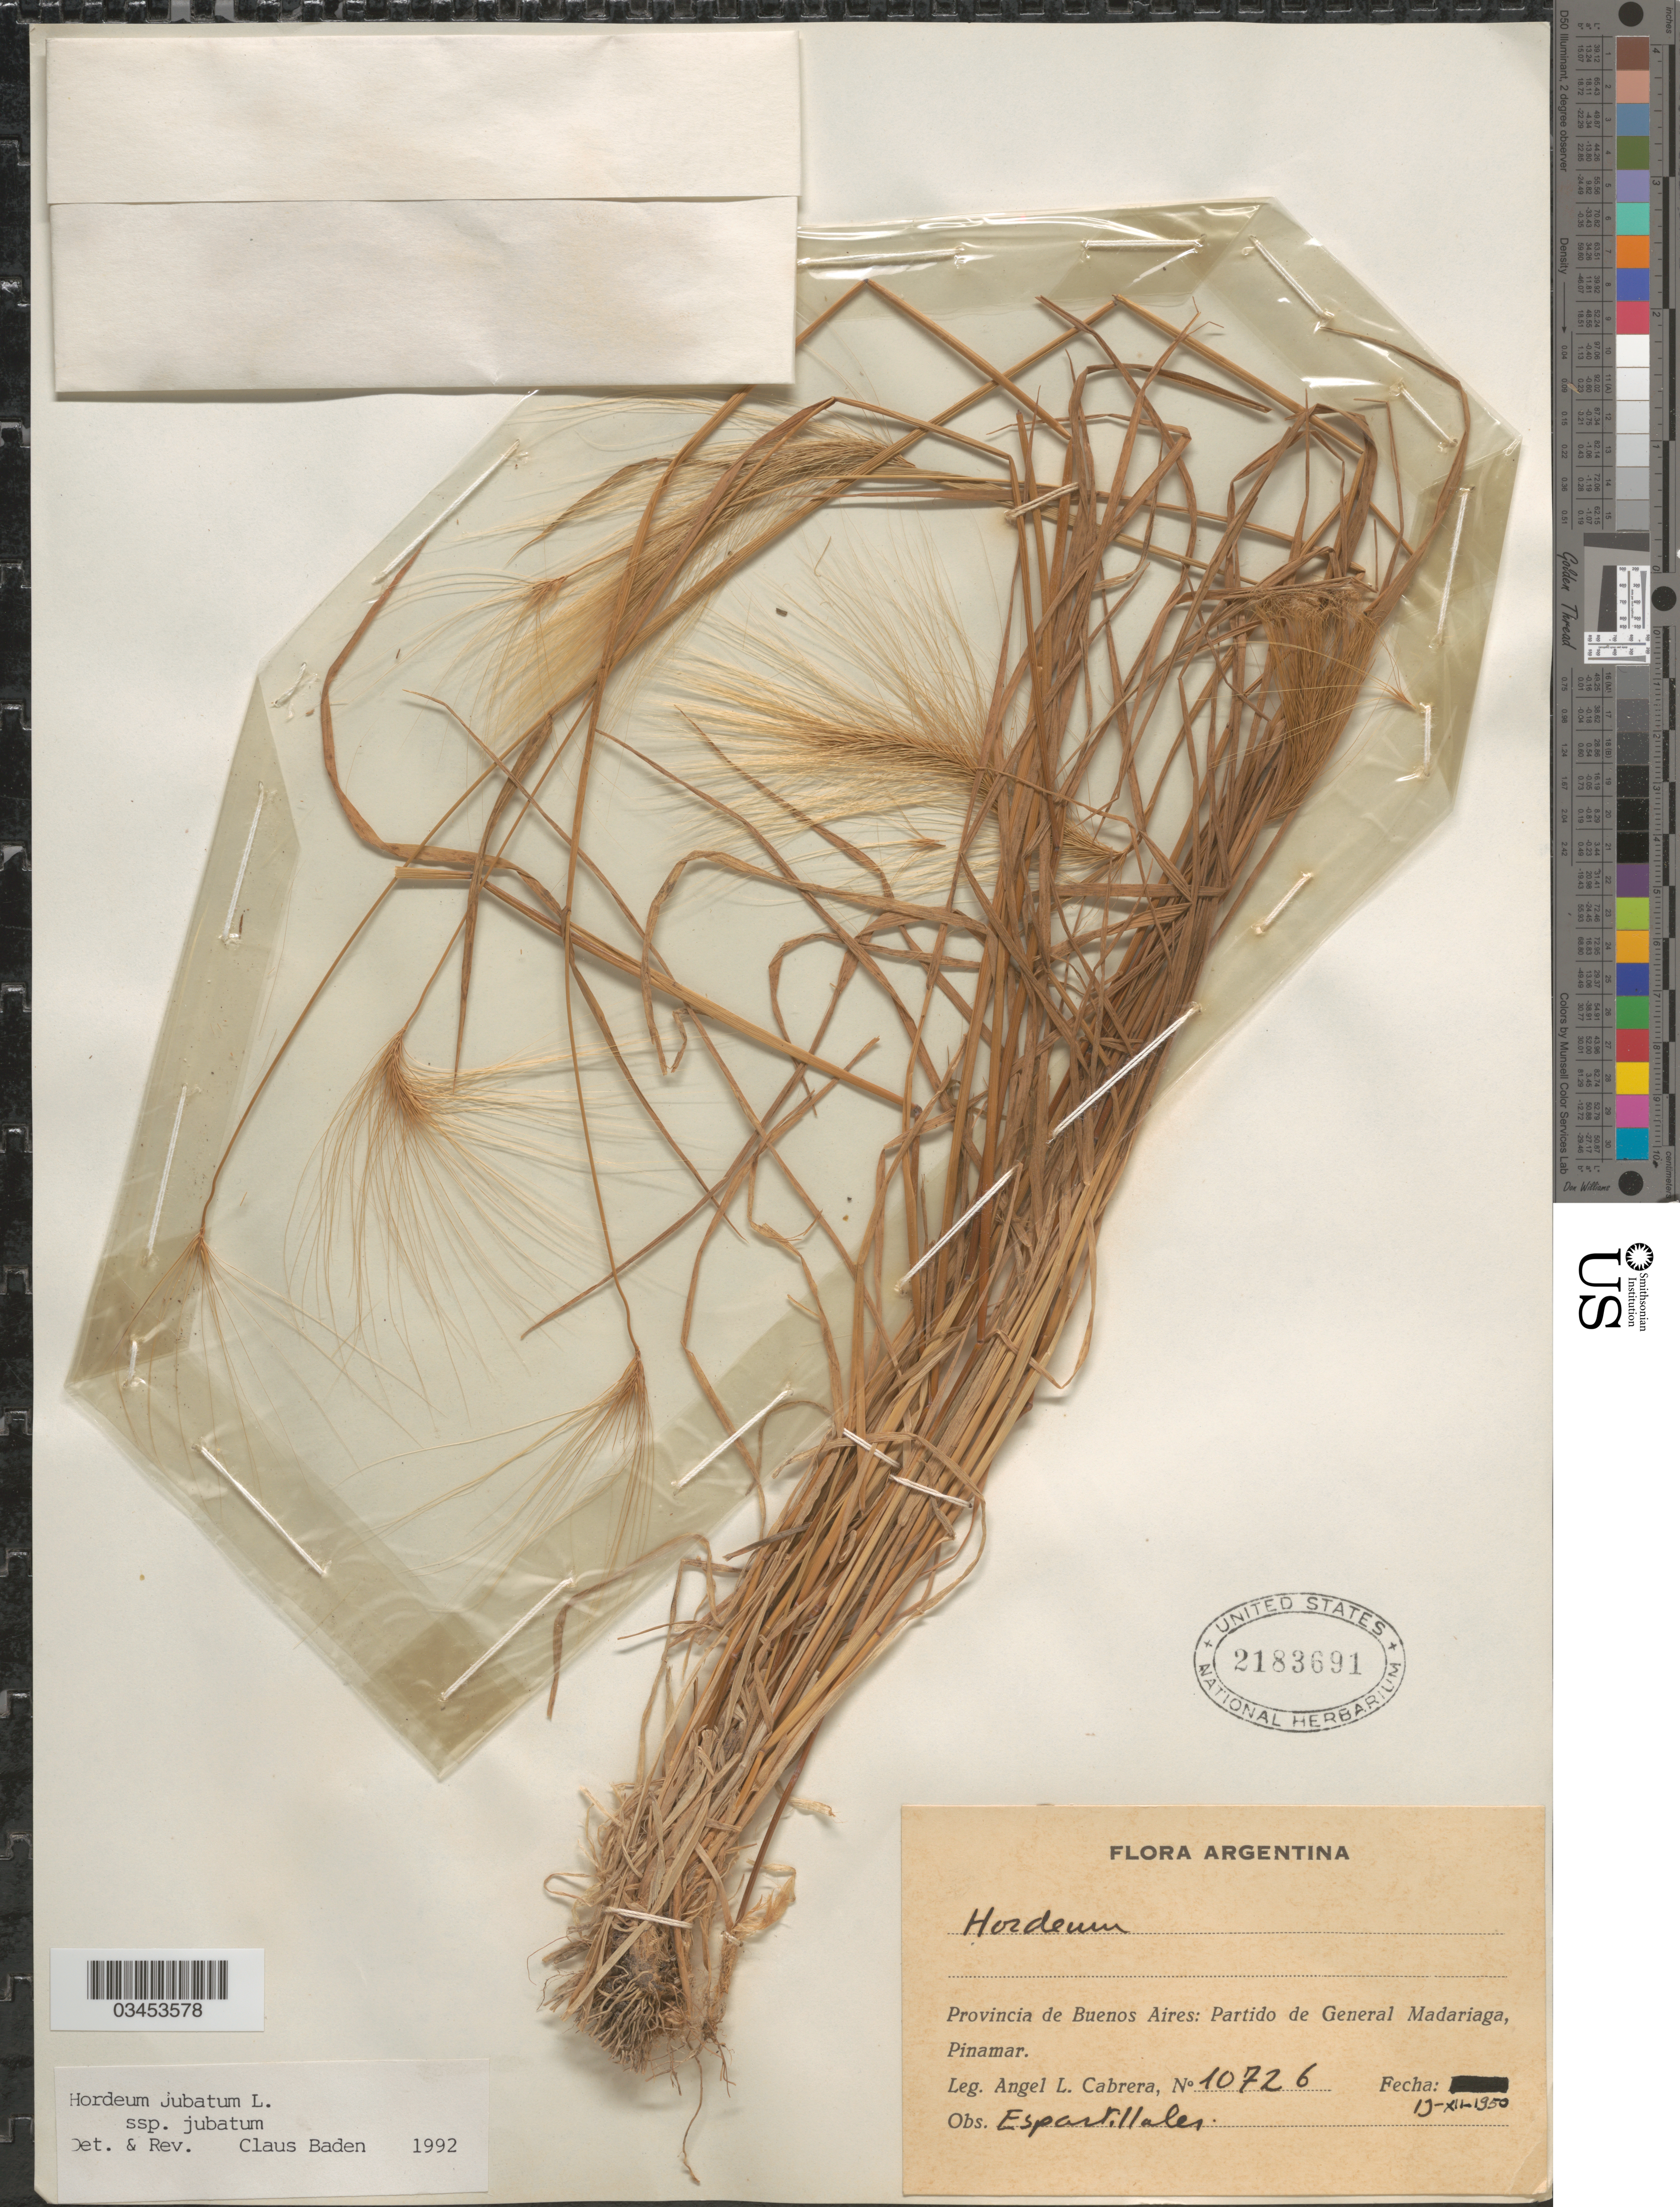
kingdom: Plantae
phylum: Tracheophyta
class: Liliopsida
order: Poales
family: Poaceae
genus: Hordeum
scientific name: Hordeum jubatum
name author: L.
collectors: A. L. Cabrera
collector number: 10726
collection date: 1950-12-13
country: Argentina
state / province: Buenos Aires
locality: Partido de General Madariaga, Pinamar.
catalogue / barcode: US 2183691